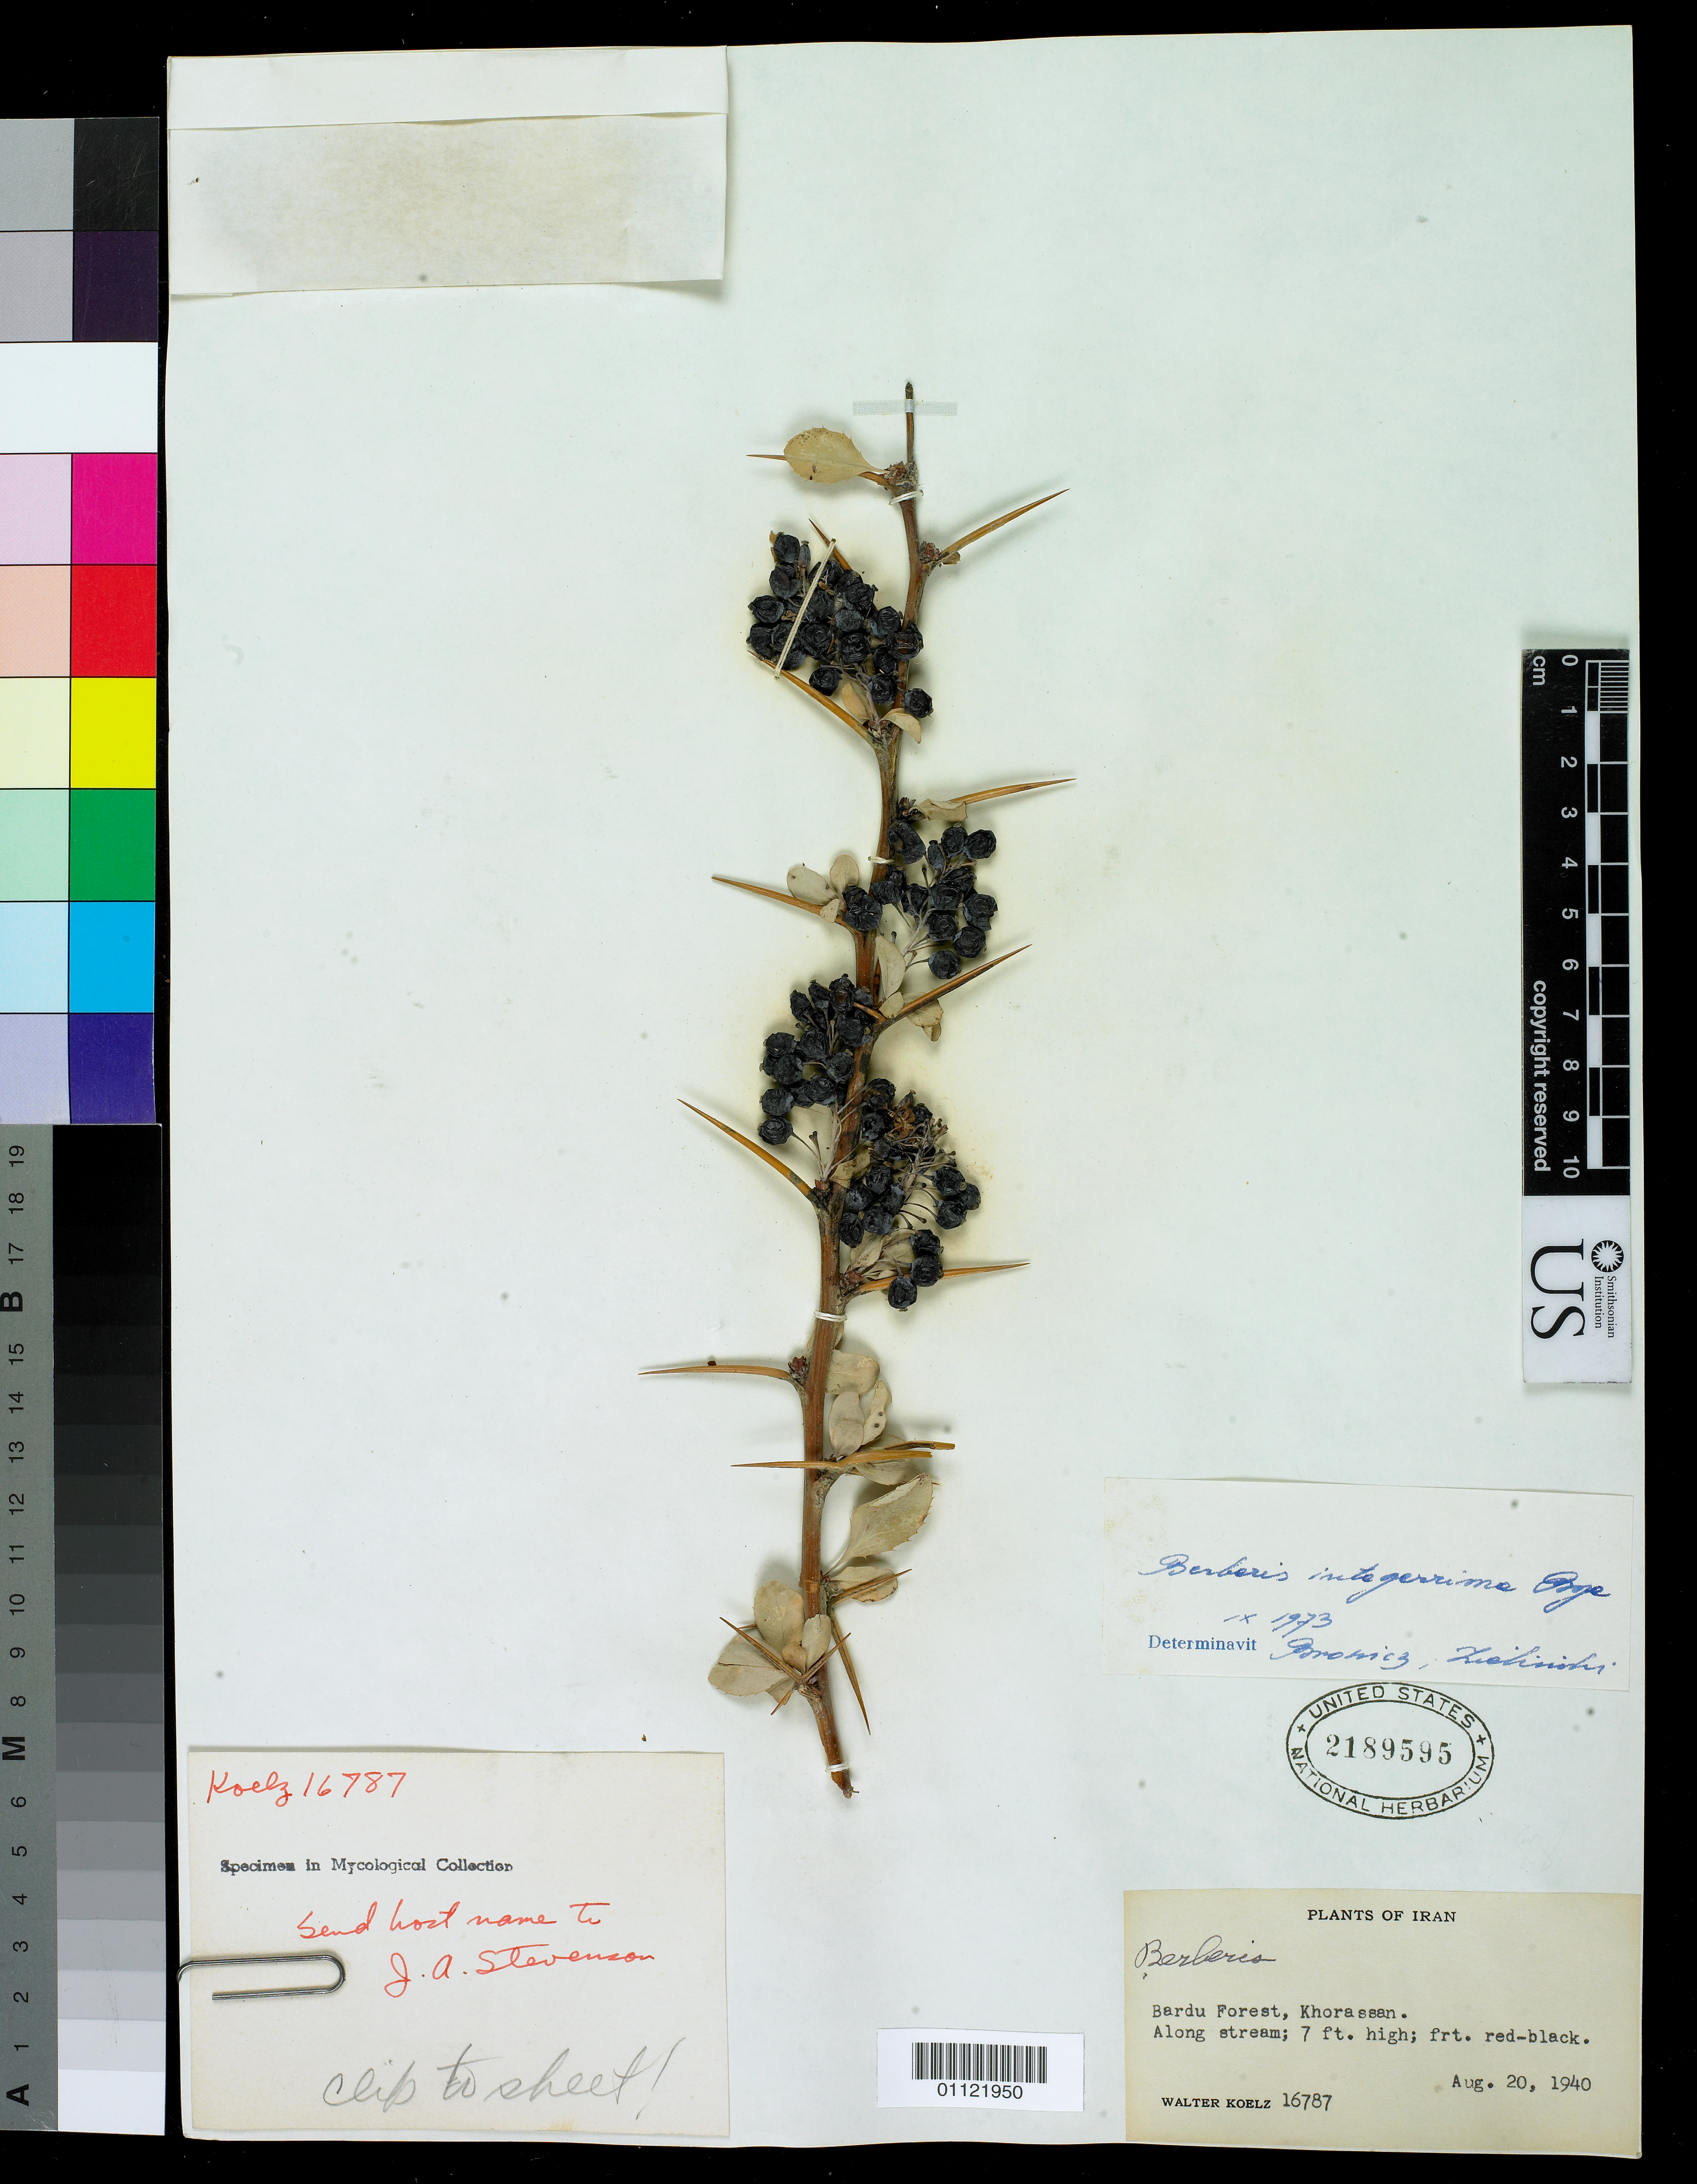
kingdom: Plantae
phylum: Tracheophyta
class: Magnoliopsida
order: Ranunculales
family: Berberidaceae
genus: Berberis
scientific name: Berberis integerrima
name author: Bunge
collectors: W. N. Koelz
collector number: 16787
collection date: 1940-08-20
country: Iran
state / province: Khorasan [obsolete]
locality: Bardu Forest, Khorassan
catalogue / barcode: US 2189595